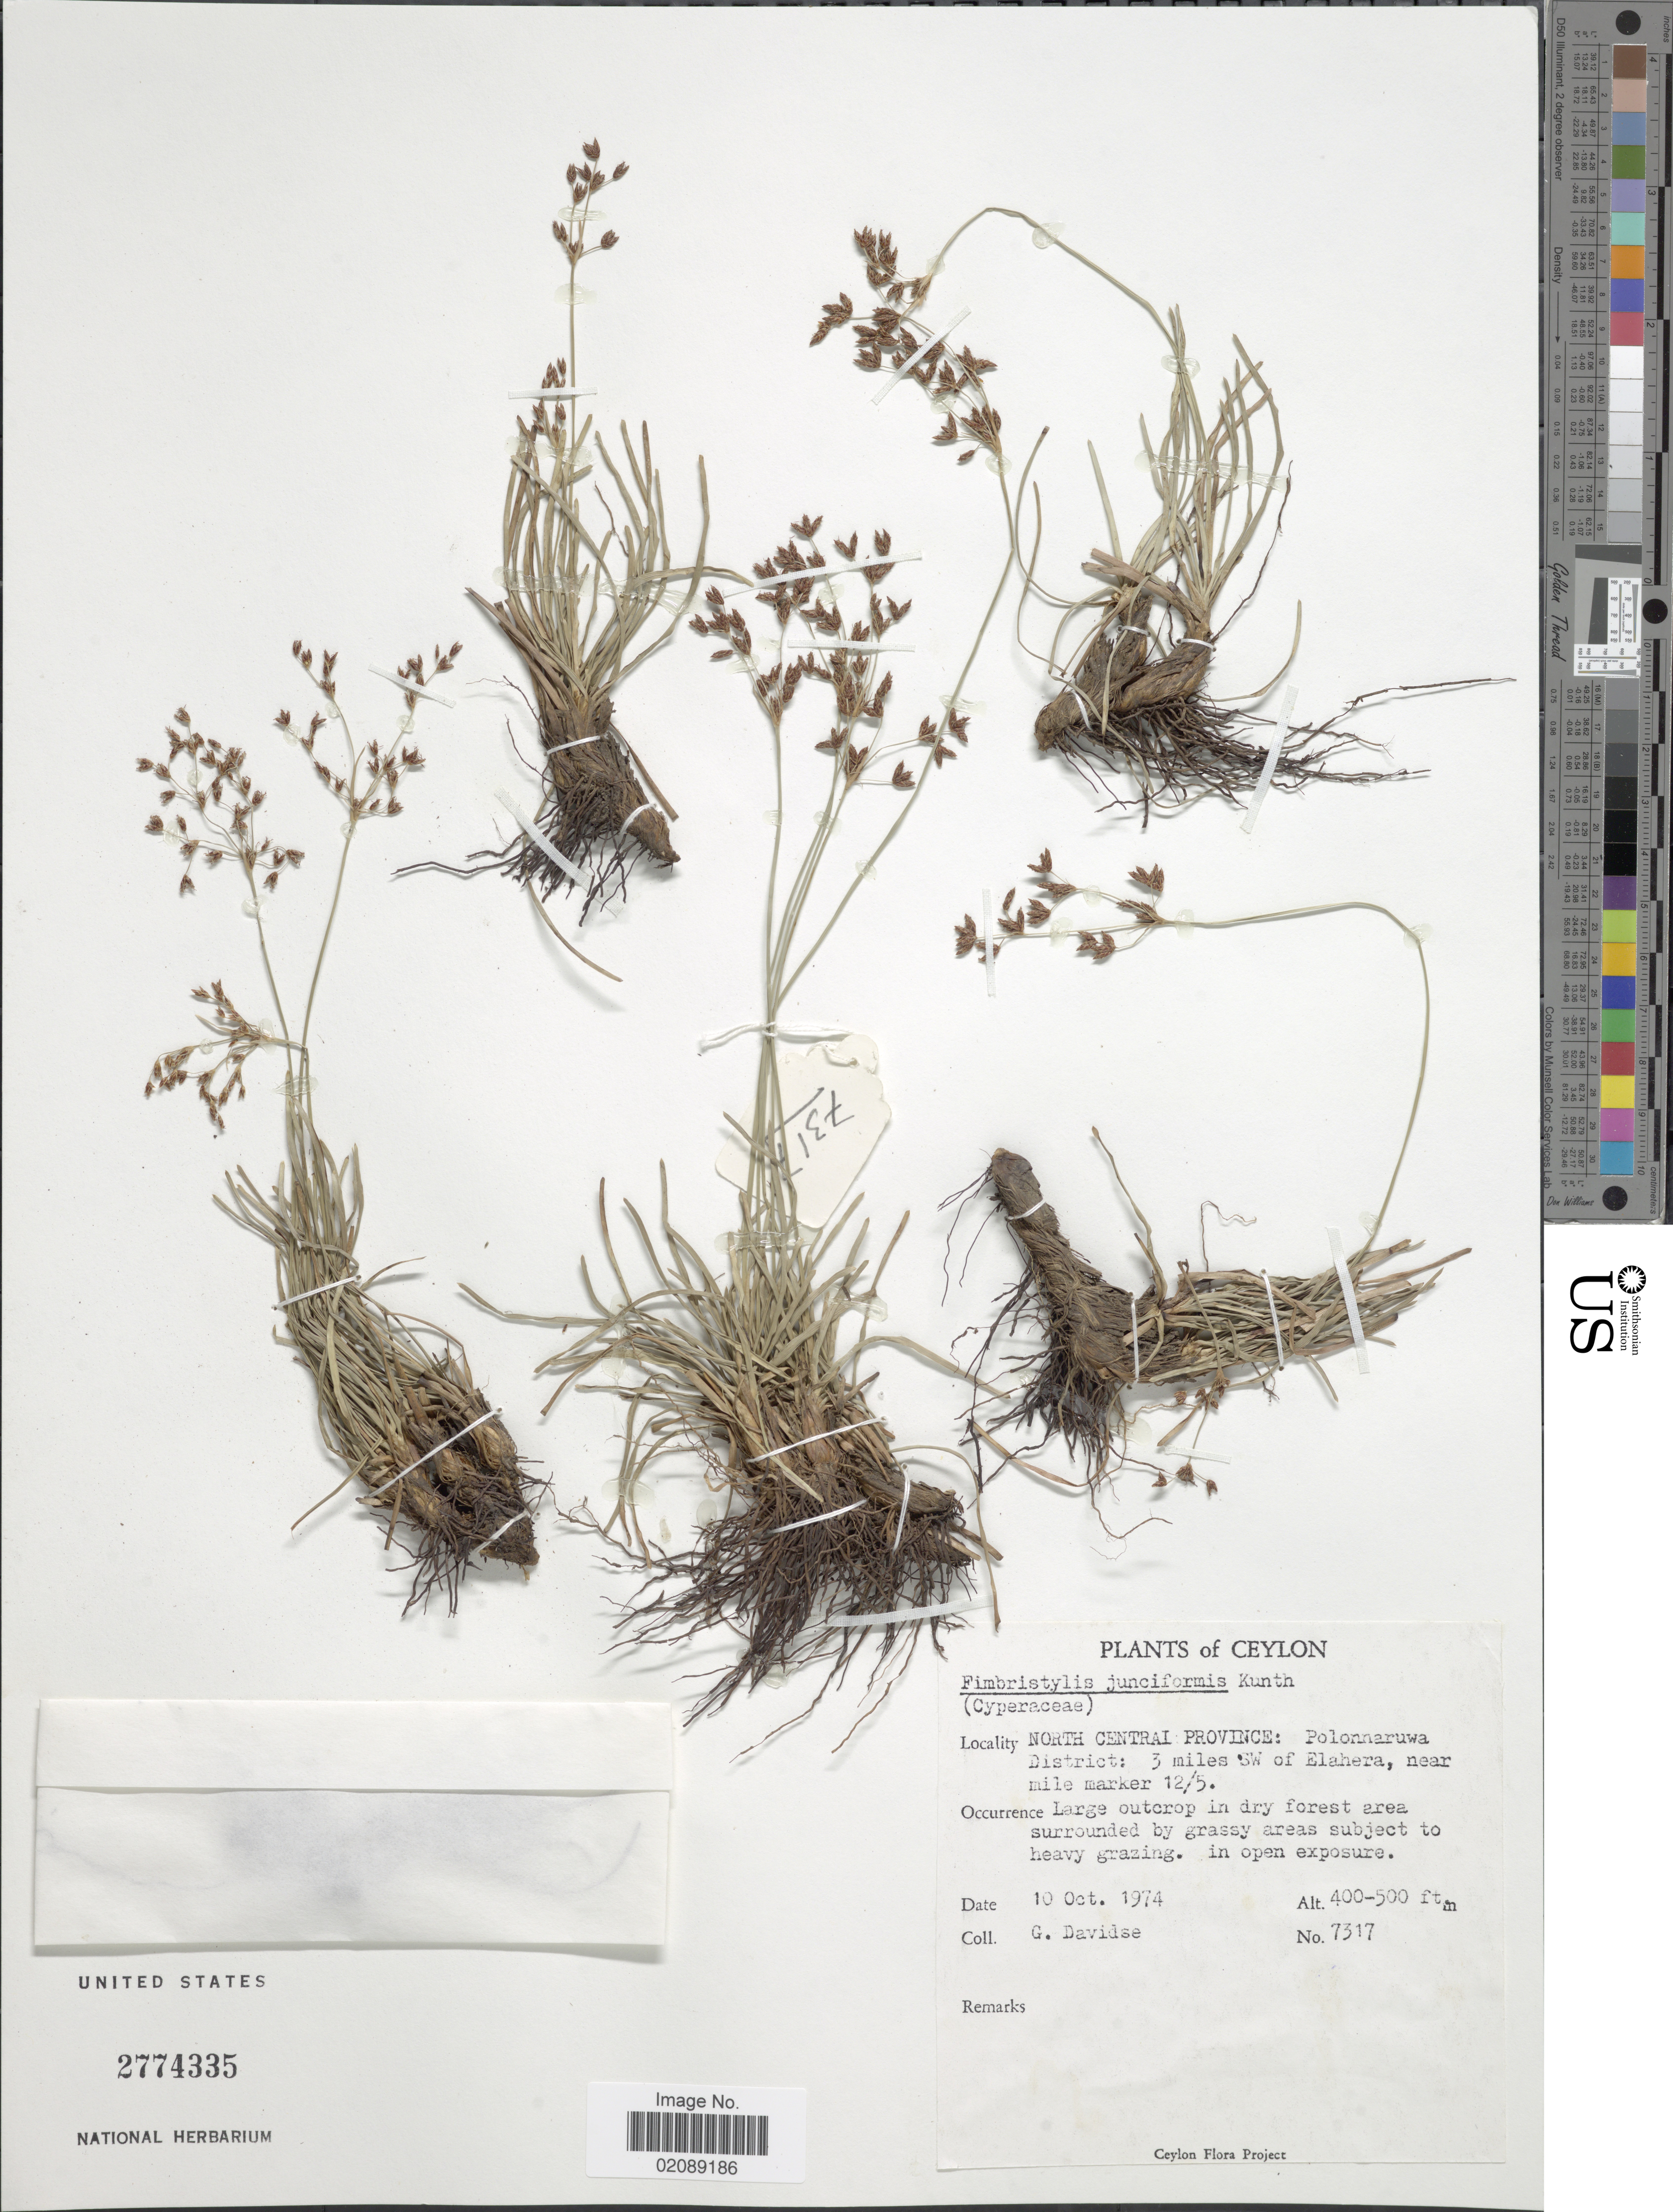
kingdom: Plantae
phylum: Tracheophyta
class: Liliopsida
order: Poales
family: Cyperaceae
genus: Fimbristylis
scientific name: Fimbristylis falcata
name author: (Vahl) Kunth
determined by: Strong, Mark T., (BOT), Smithsonian Institution - National Museum of Natural History (UNITED STATES)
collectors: G. Davidse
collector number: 7317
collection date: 1974-10-10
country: Sri Lanka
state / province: North Central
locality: Ceylon, North Central Province: Polonnaruwa District: 3 miles SW of Elahera, near mile marker 12/5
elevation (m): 122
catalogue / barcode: US 2774335